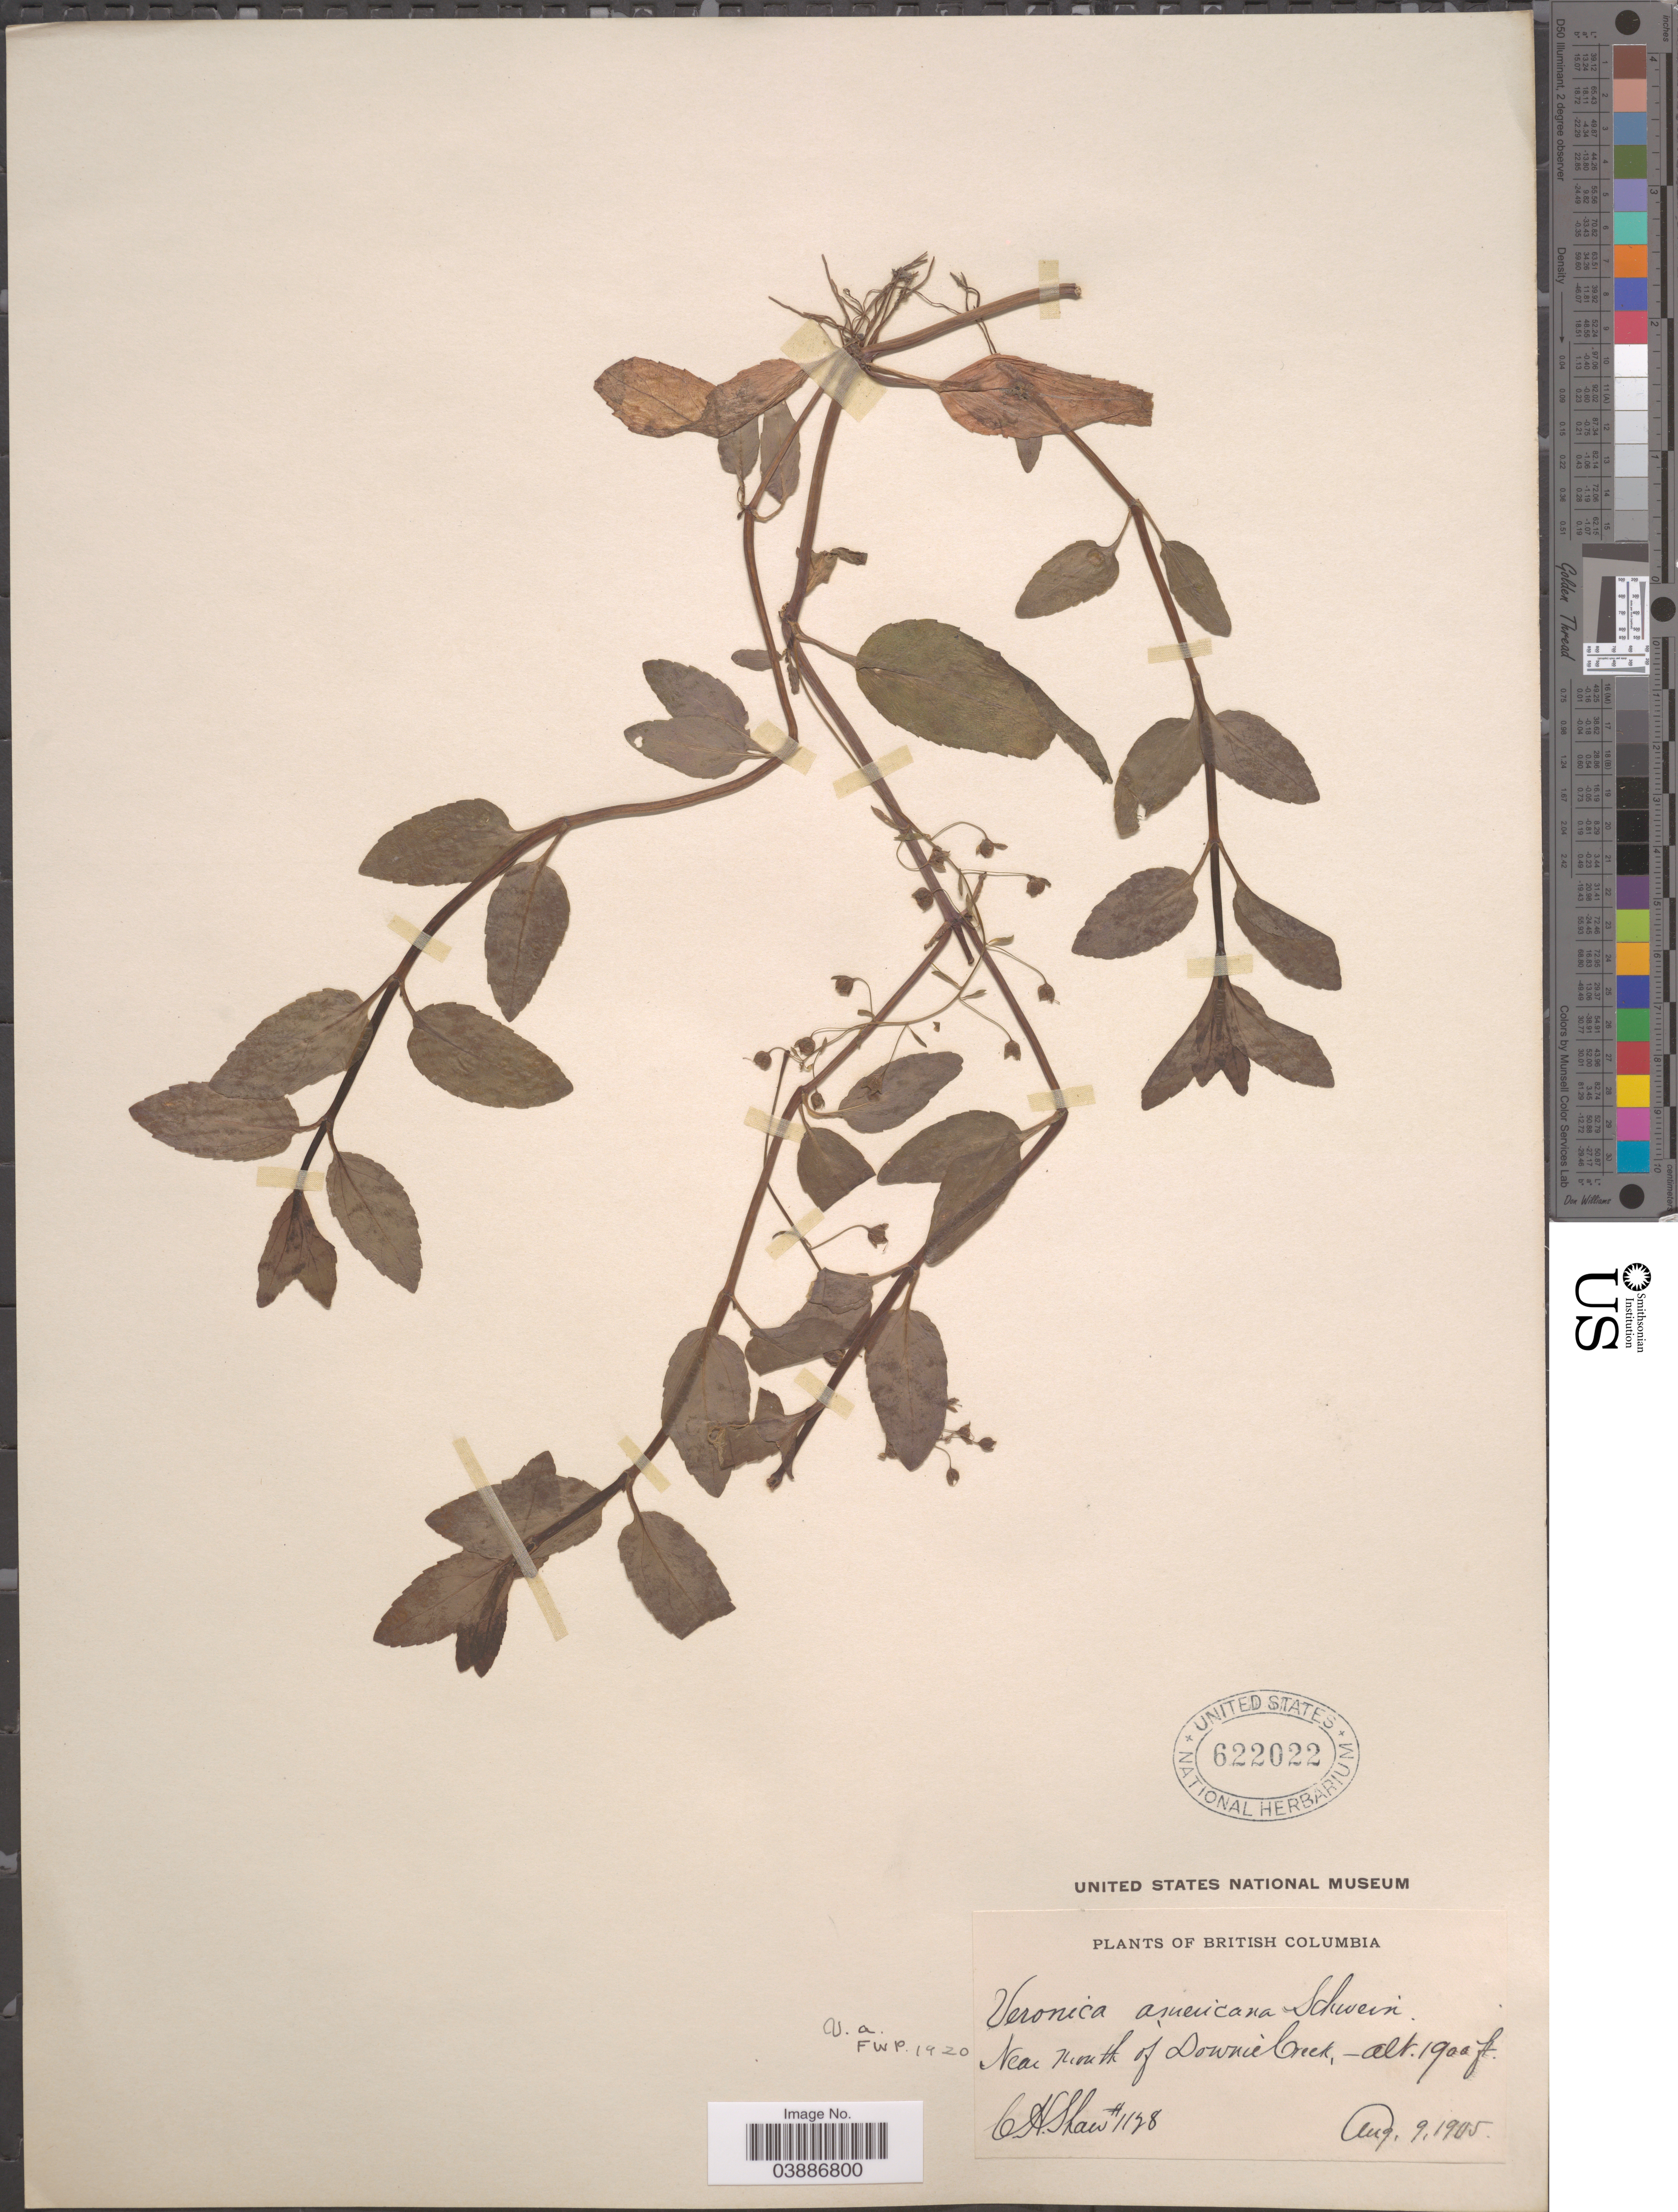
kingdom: Plantae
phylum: Tracheophyta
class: Magnoliopsida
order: Lamiales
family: Plantaginaceae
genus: Veronica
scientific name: Veronica americana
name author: Schwein. ex Benth.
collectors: C. H. Shaw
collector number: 1128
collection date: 1905-08-09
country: Canada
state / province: British Columbia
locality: Near mouth of Downie Creek.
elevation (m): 579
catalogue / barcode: US 622022